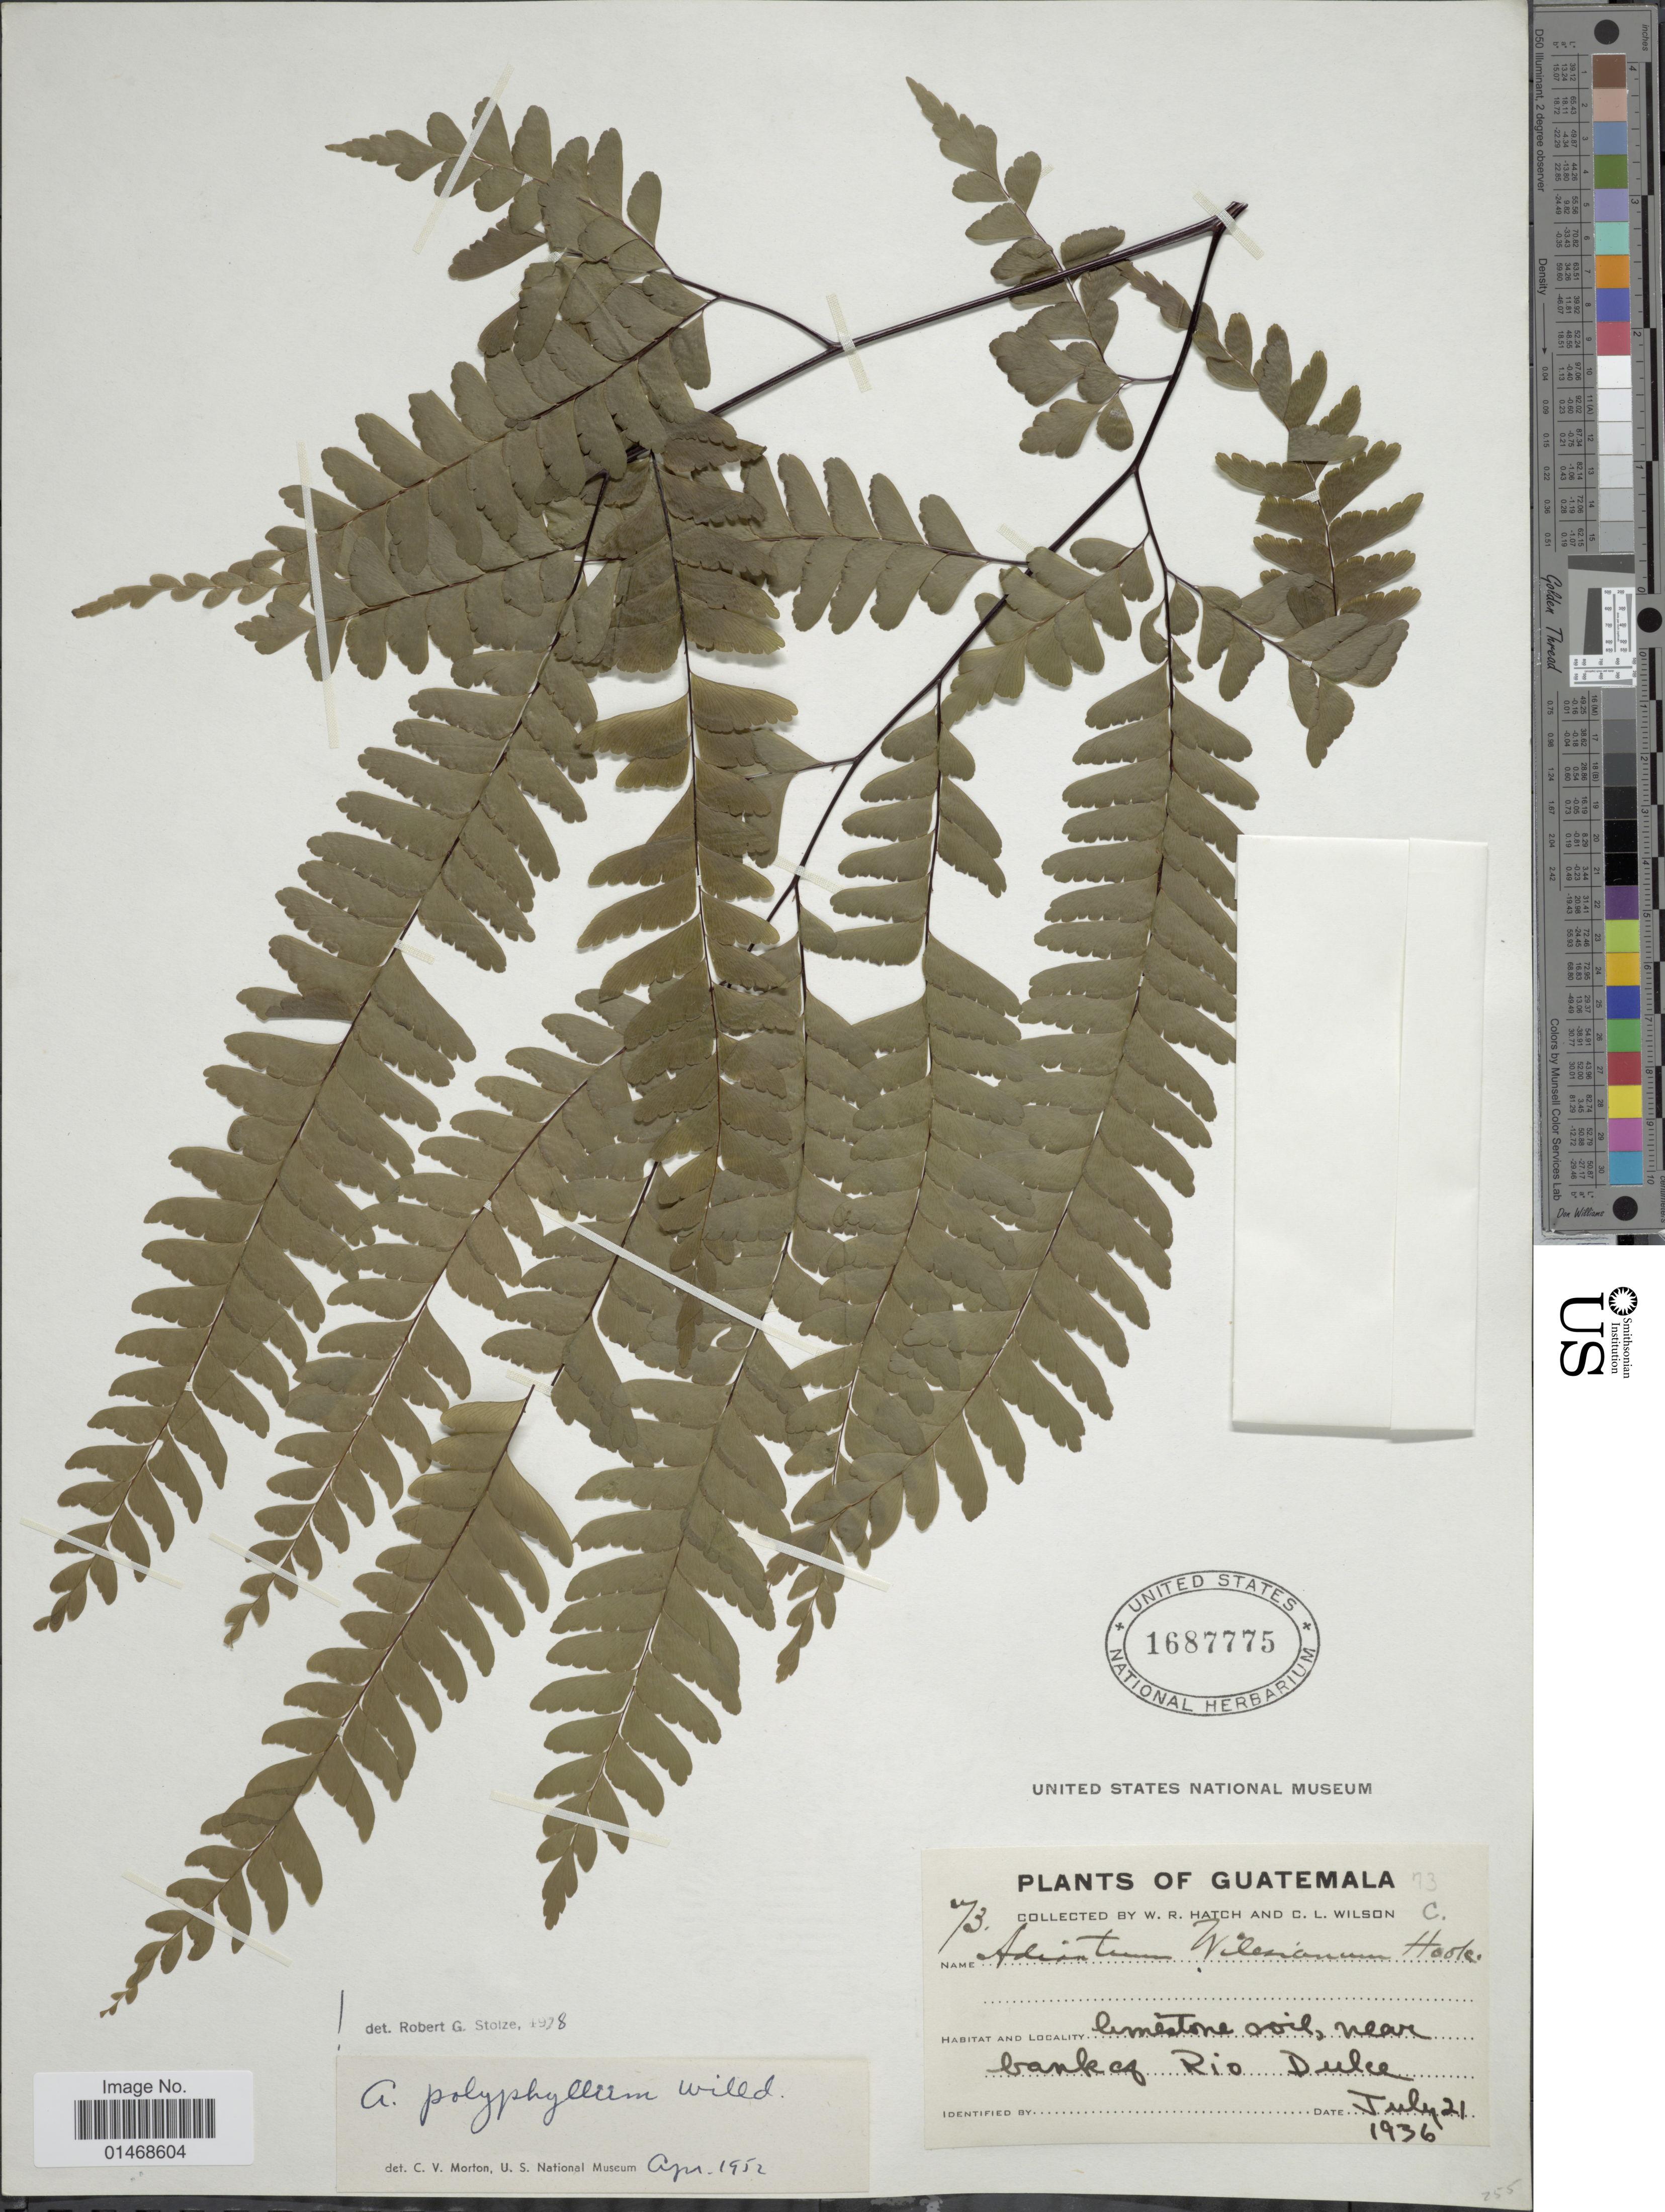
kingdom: Plantae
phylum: Tracheophyta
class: Polypodiopsida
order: Polypodiales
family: Pteridaceae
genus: Adiantum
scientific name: Adiantum sp.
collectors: W. Hatch & C. L. Wilson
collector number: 73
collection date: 1936-07-21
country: Guatemala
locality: Limestone soil, near banks of Rio Dulce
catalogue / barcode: US 1687775